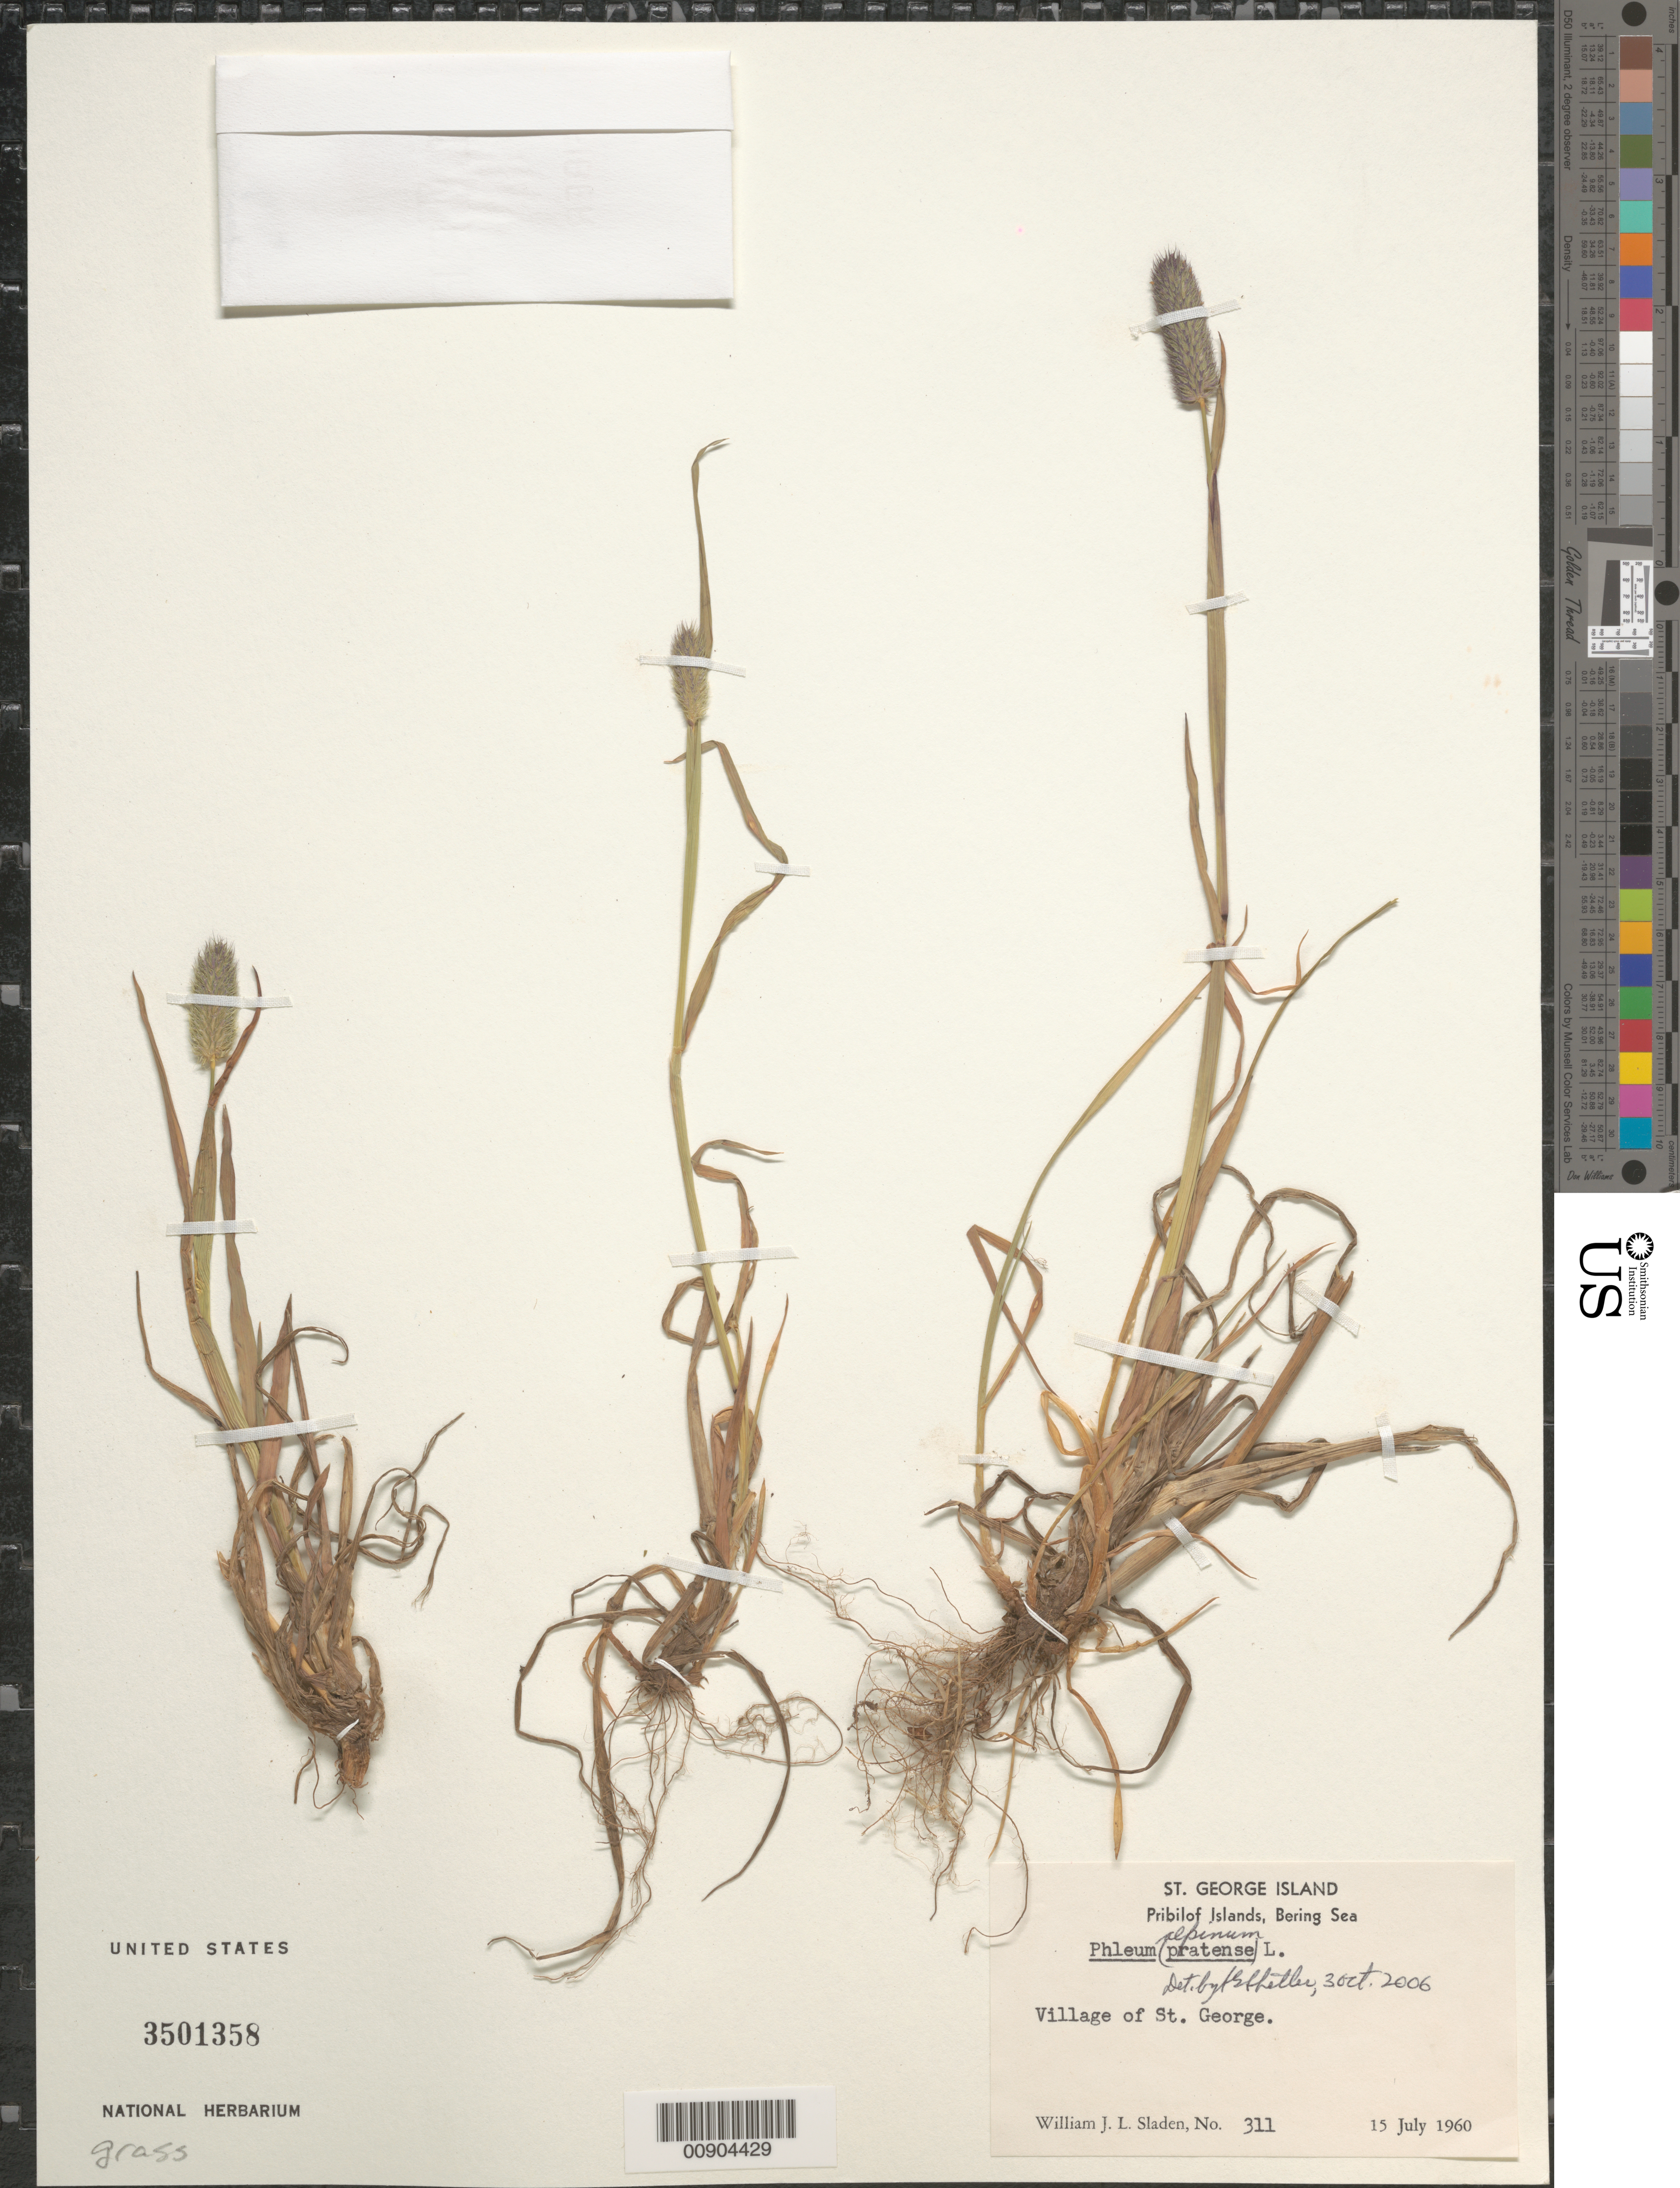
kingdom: Plantae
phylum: Tracheophyta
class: Liliopsida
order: Poales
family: Poaceae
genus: Phleum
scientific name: Phleum alpinum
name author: L.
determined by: Shetler, Stanwyn G., (US), NMNH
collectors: W. Sladen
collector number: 311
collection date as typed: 15 Jul 1960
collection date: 1960-07-15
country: United States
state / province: Alaska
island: St. George Island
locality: St. George Island. Village of St. George., Bering Sea, Pribilof Islands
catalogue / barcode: US 3501358